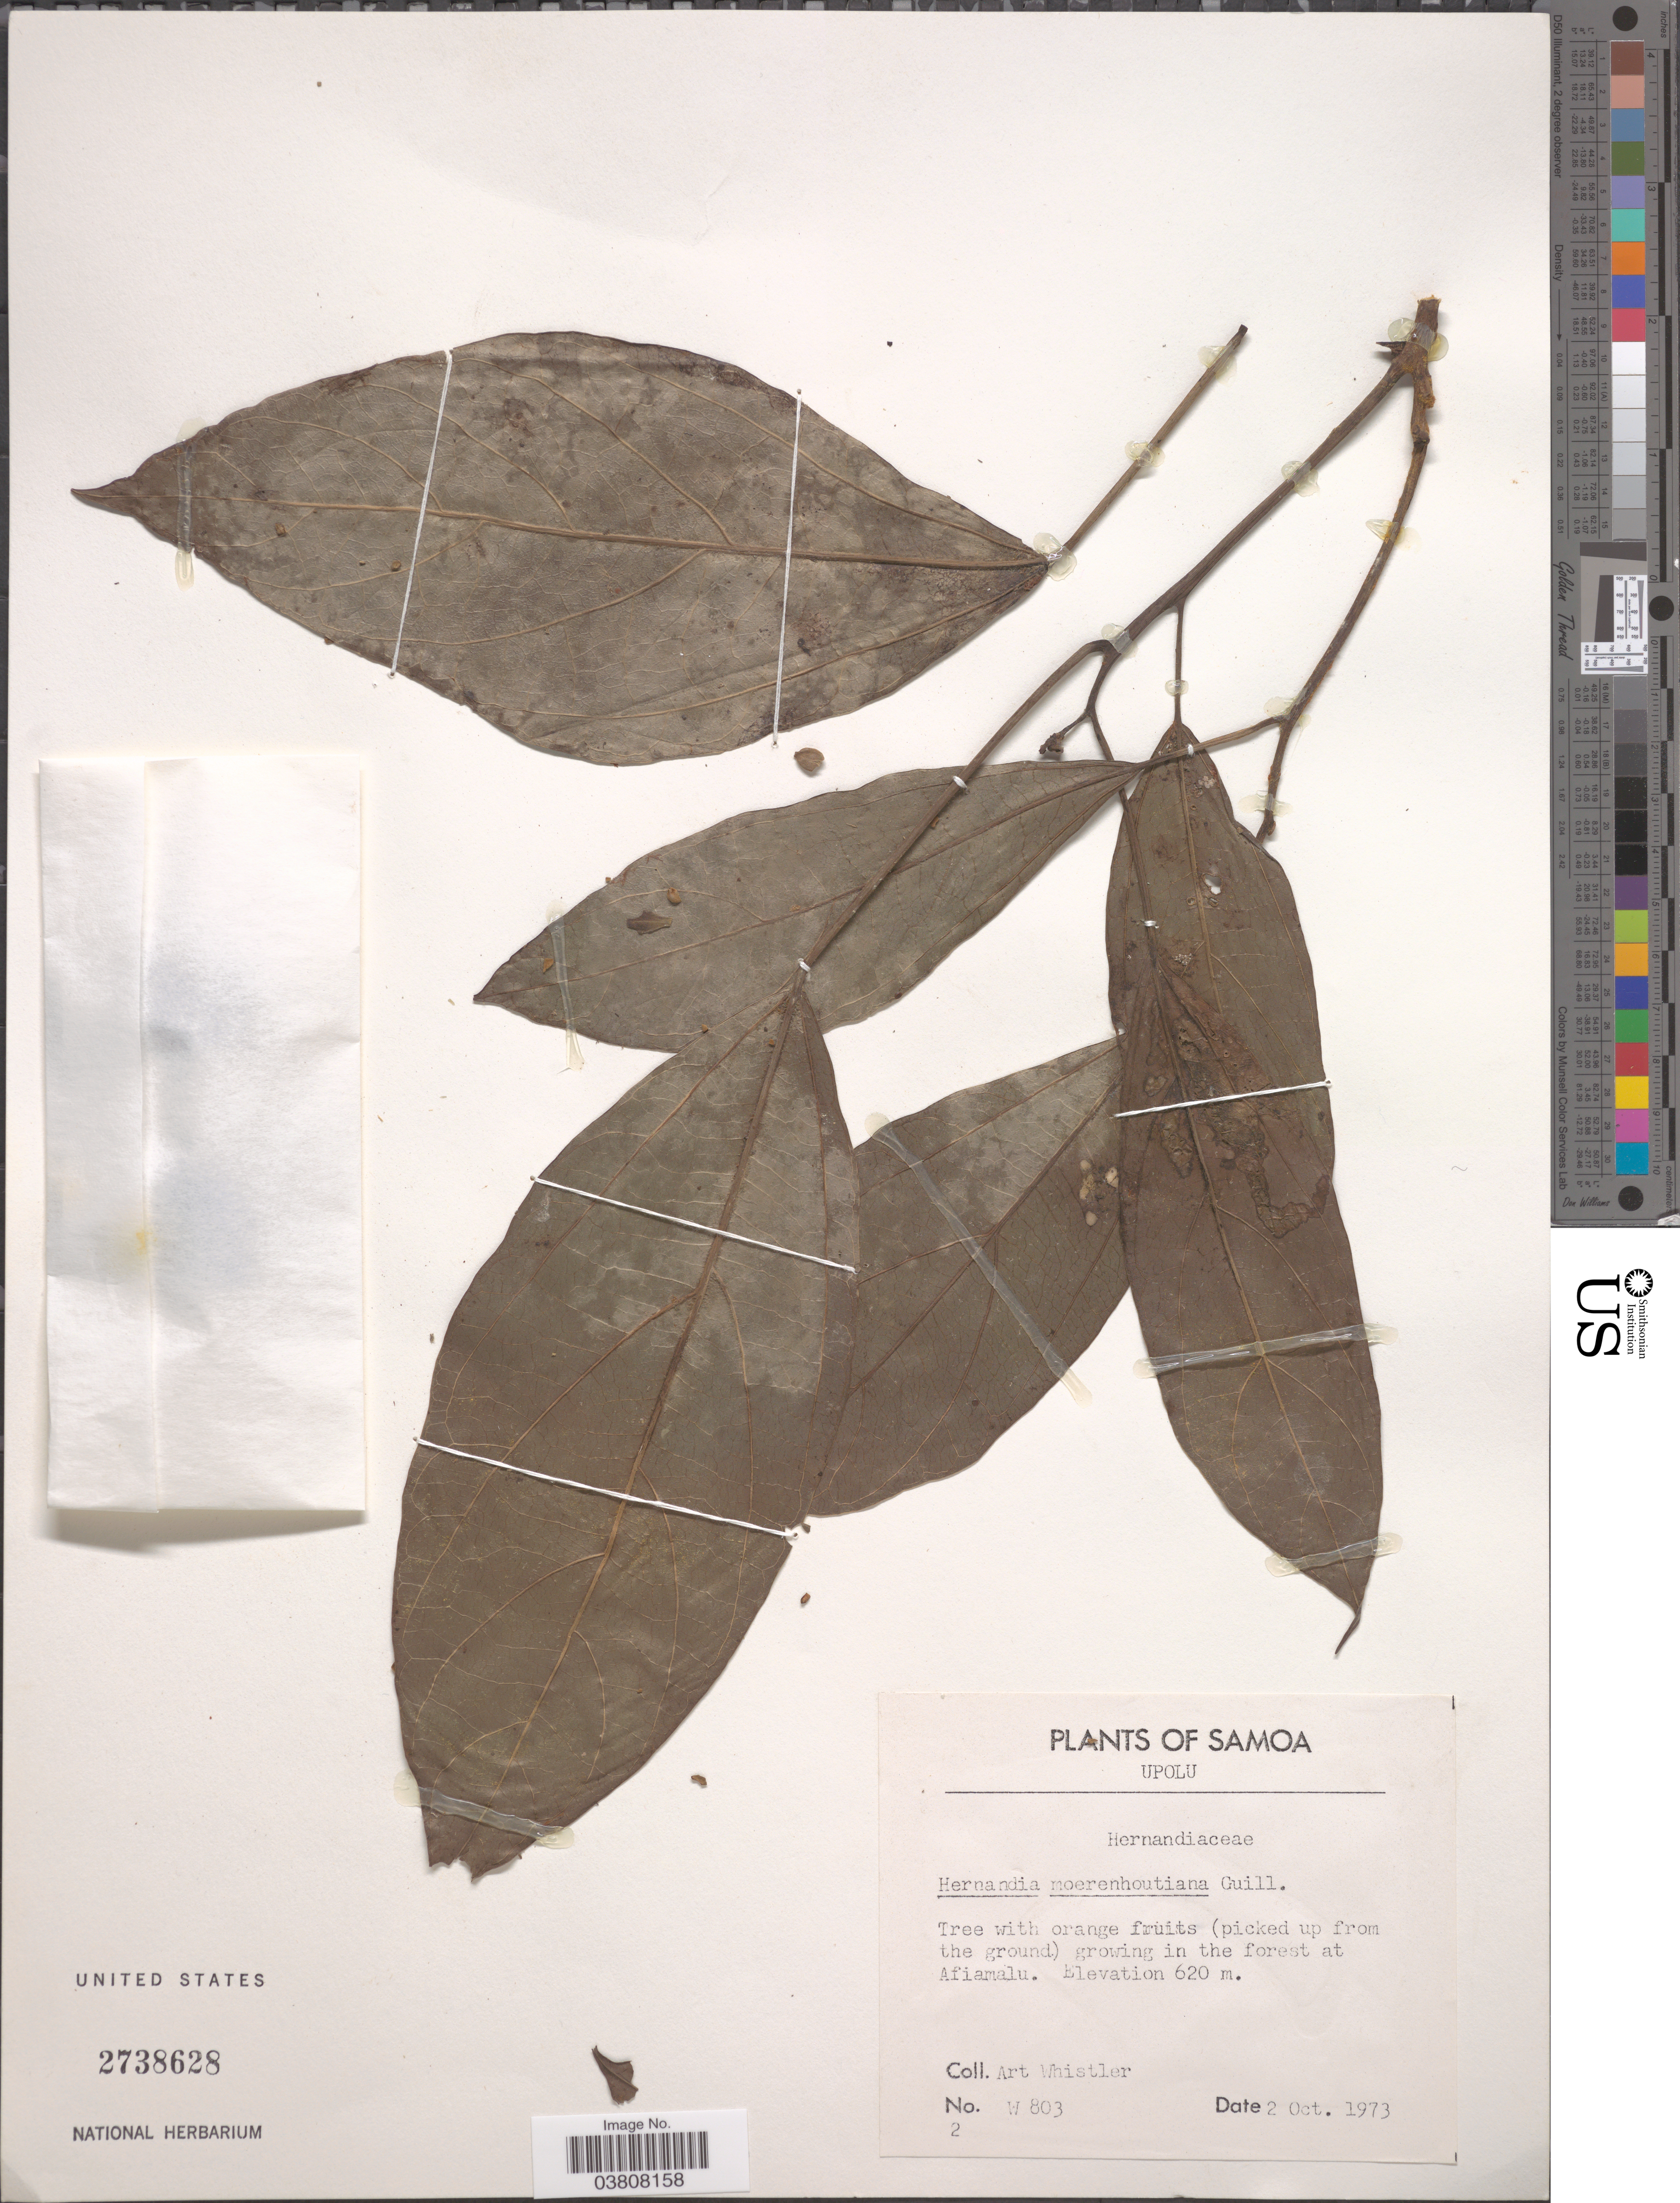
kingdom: Plantae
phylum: Tracheophyta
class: Magnoliopsida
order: Laurales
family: Hernandiaceae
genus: Hernandia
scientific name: Hernandia moerenhoutiana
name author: Guill.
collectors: A. Whistler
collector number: W803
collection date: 1973-10-02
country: Samoa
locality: Samoa. Upolu. In the forest at Afiamalu.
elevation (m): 620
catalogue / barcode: US 2738628